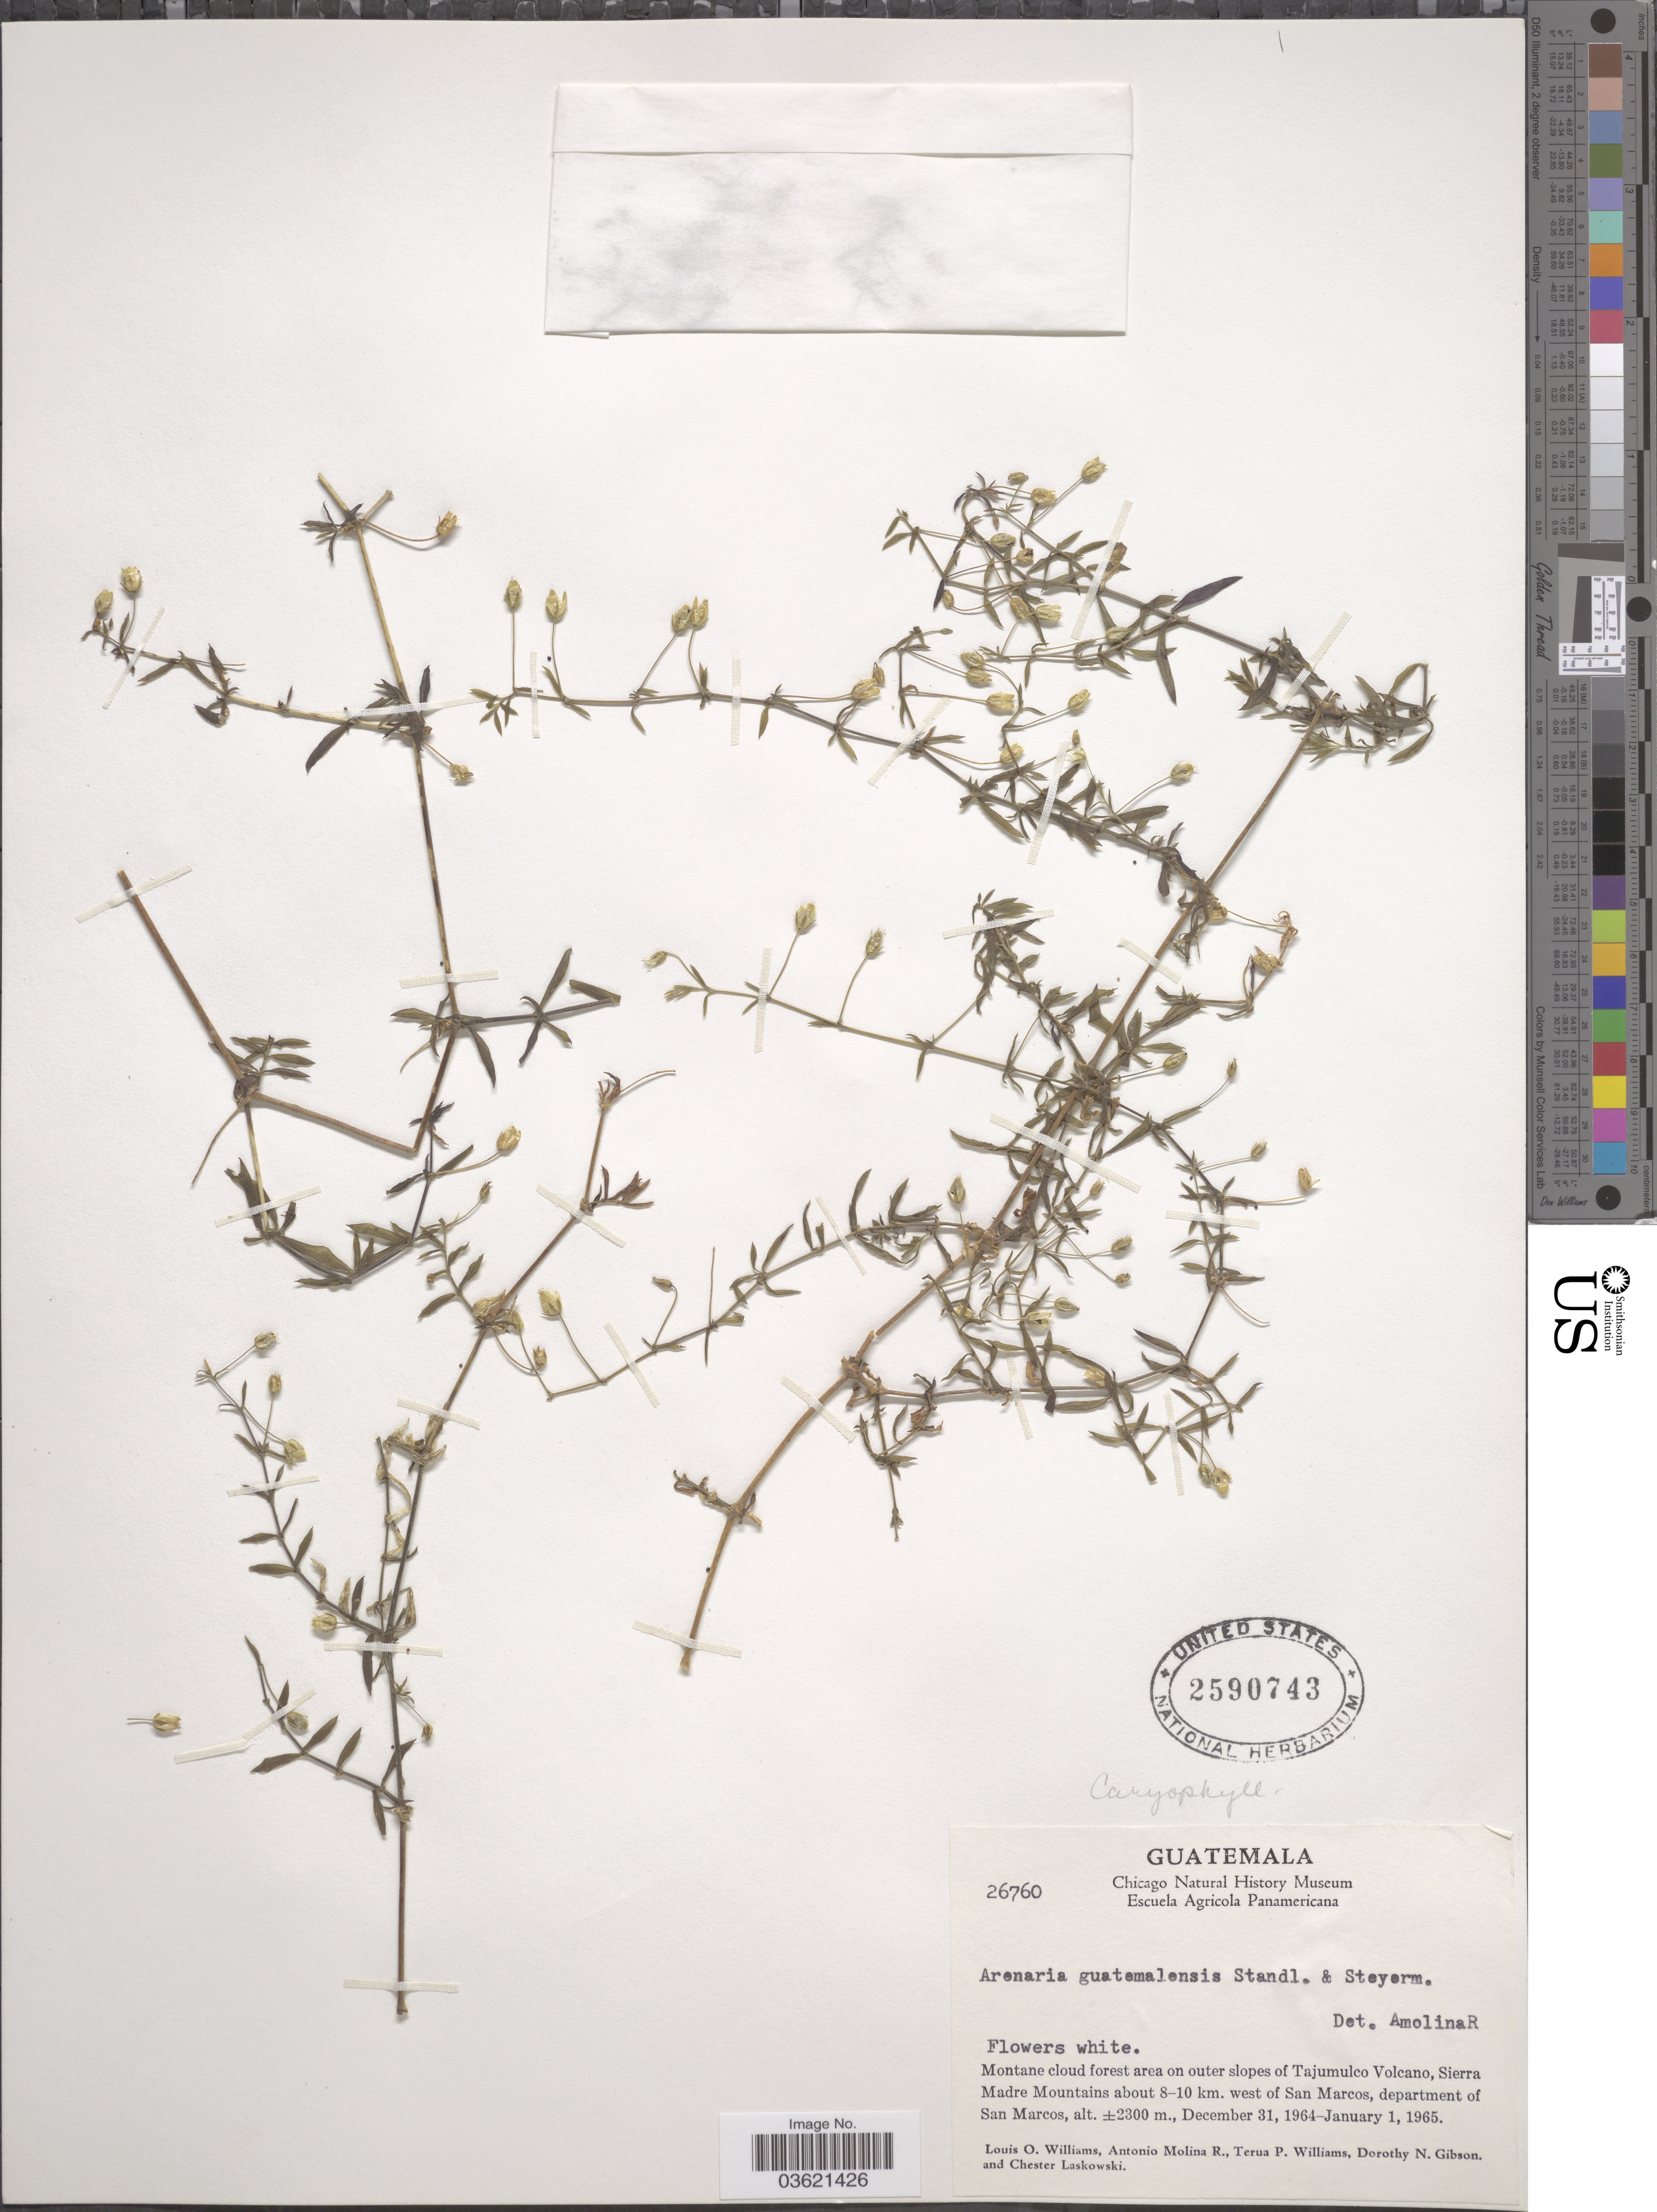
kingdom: Plantae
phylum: Tracheophyta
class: Magnoliopsida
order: Caryophyllales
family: Caryophyllaceae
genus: Arenaria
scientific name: Arenaria guatemalensis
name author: Standl. ex Steyerm.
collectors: L. O. Williams, A. Molina R., T. Williams, D. N. Gibson & C. Laskowski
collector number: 26760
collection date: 1964-12-31/1965-01-01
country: Guatemala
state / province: San Marcos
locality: Outer slopes of Tajumulco Volcano, Sierra Madre Mountains about 8-10 km. west of San Marcos, department of San Marcos.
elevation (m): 2300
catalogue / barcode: US 2590743